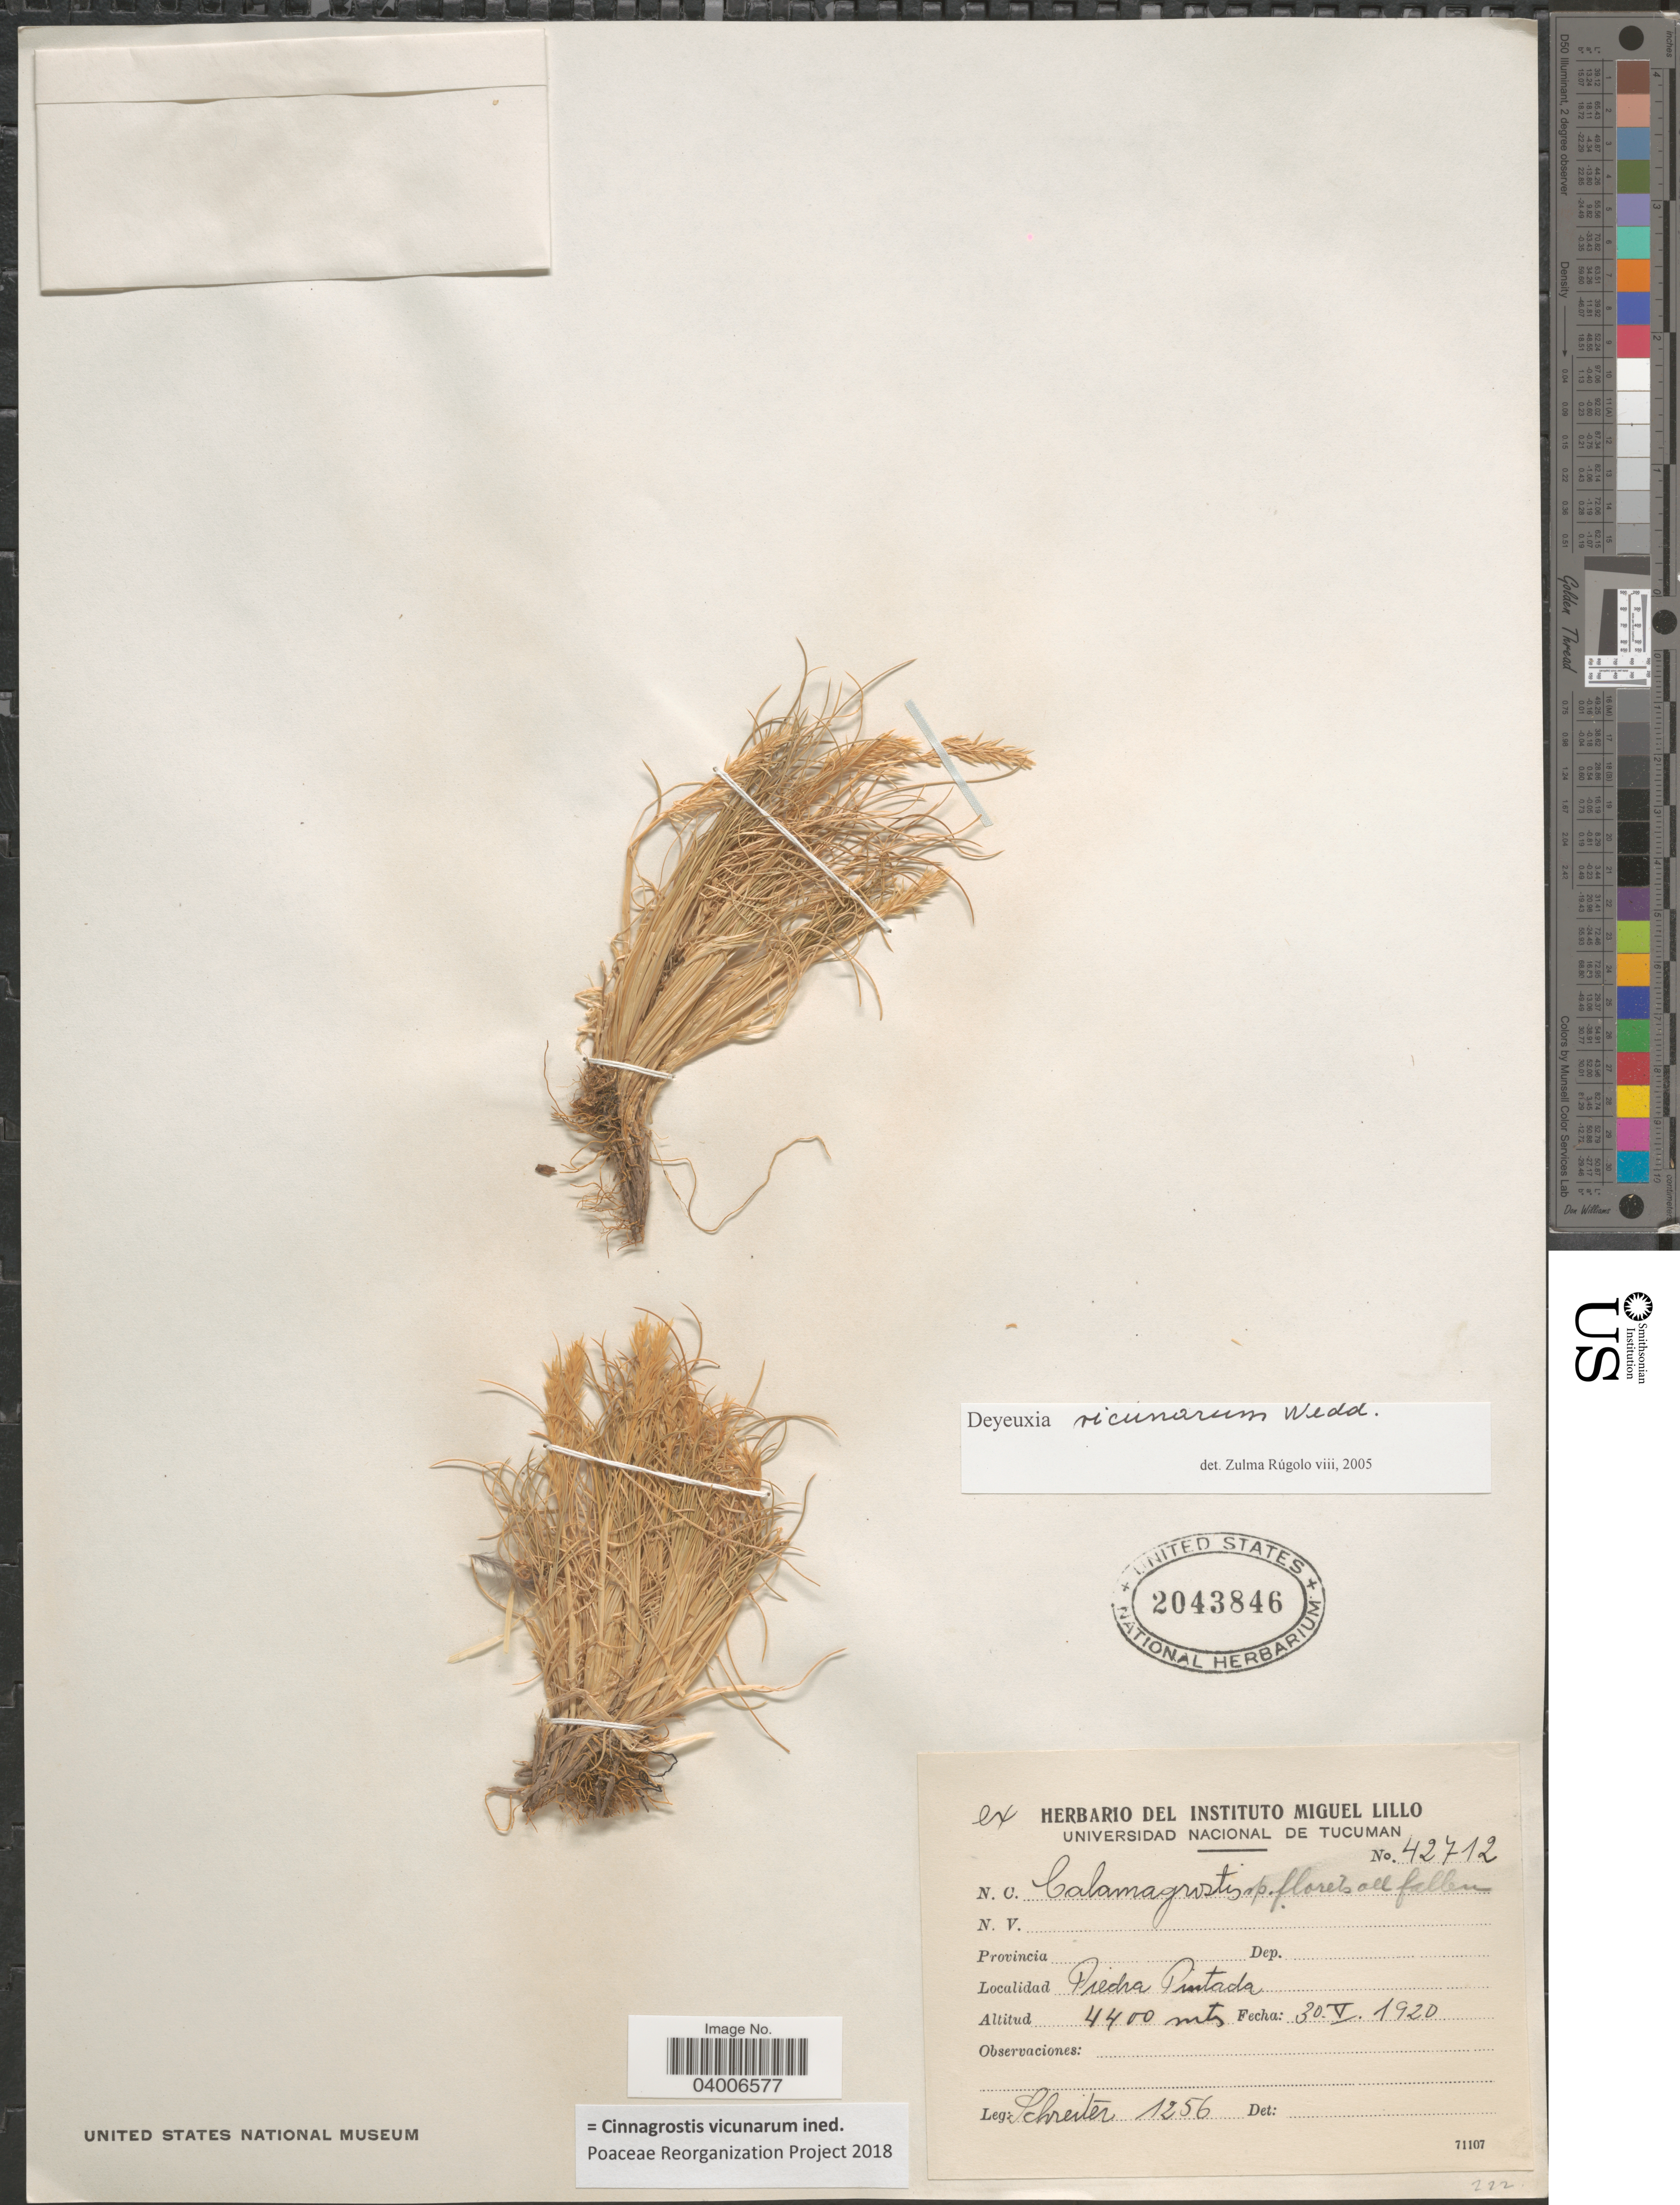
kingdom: Plantae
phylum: Tracheophyta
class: Liliopsida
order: Poales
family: Poaceae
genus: Cinnagrostis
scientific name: Cinnagrostis vicunarum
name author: (Wedd.) P.M. Peterson et al.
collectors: -. Schreiter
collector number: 1256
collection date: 1920-05-30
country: Argentina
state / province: Tucuman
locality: Piedra Pintada.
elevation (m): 4400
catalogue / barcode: US 2043846